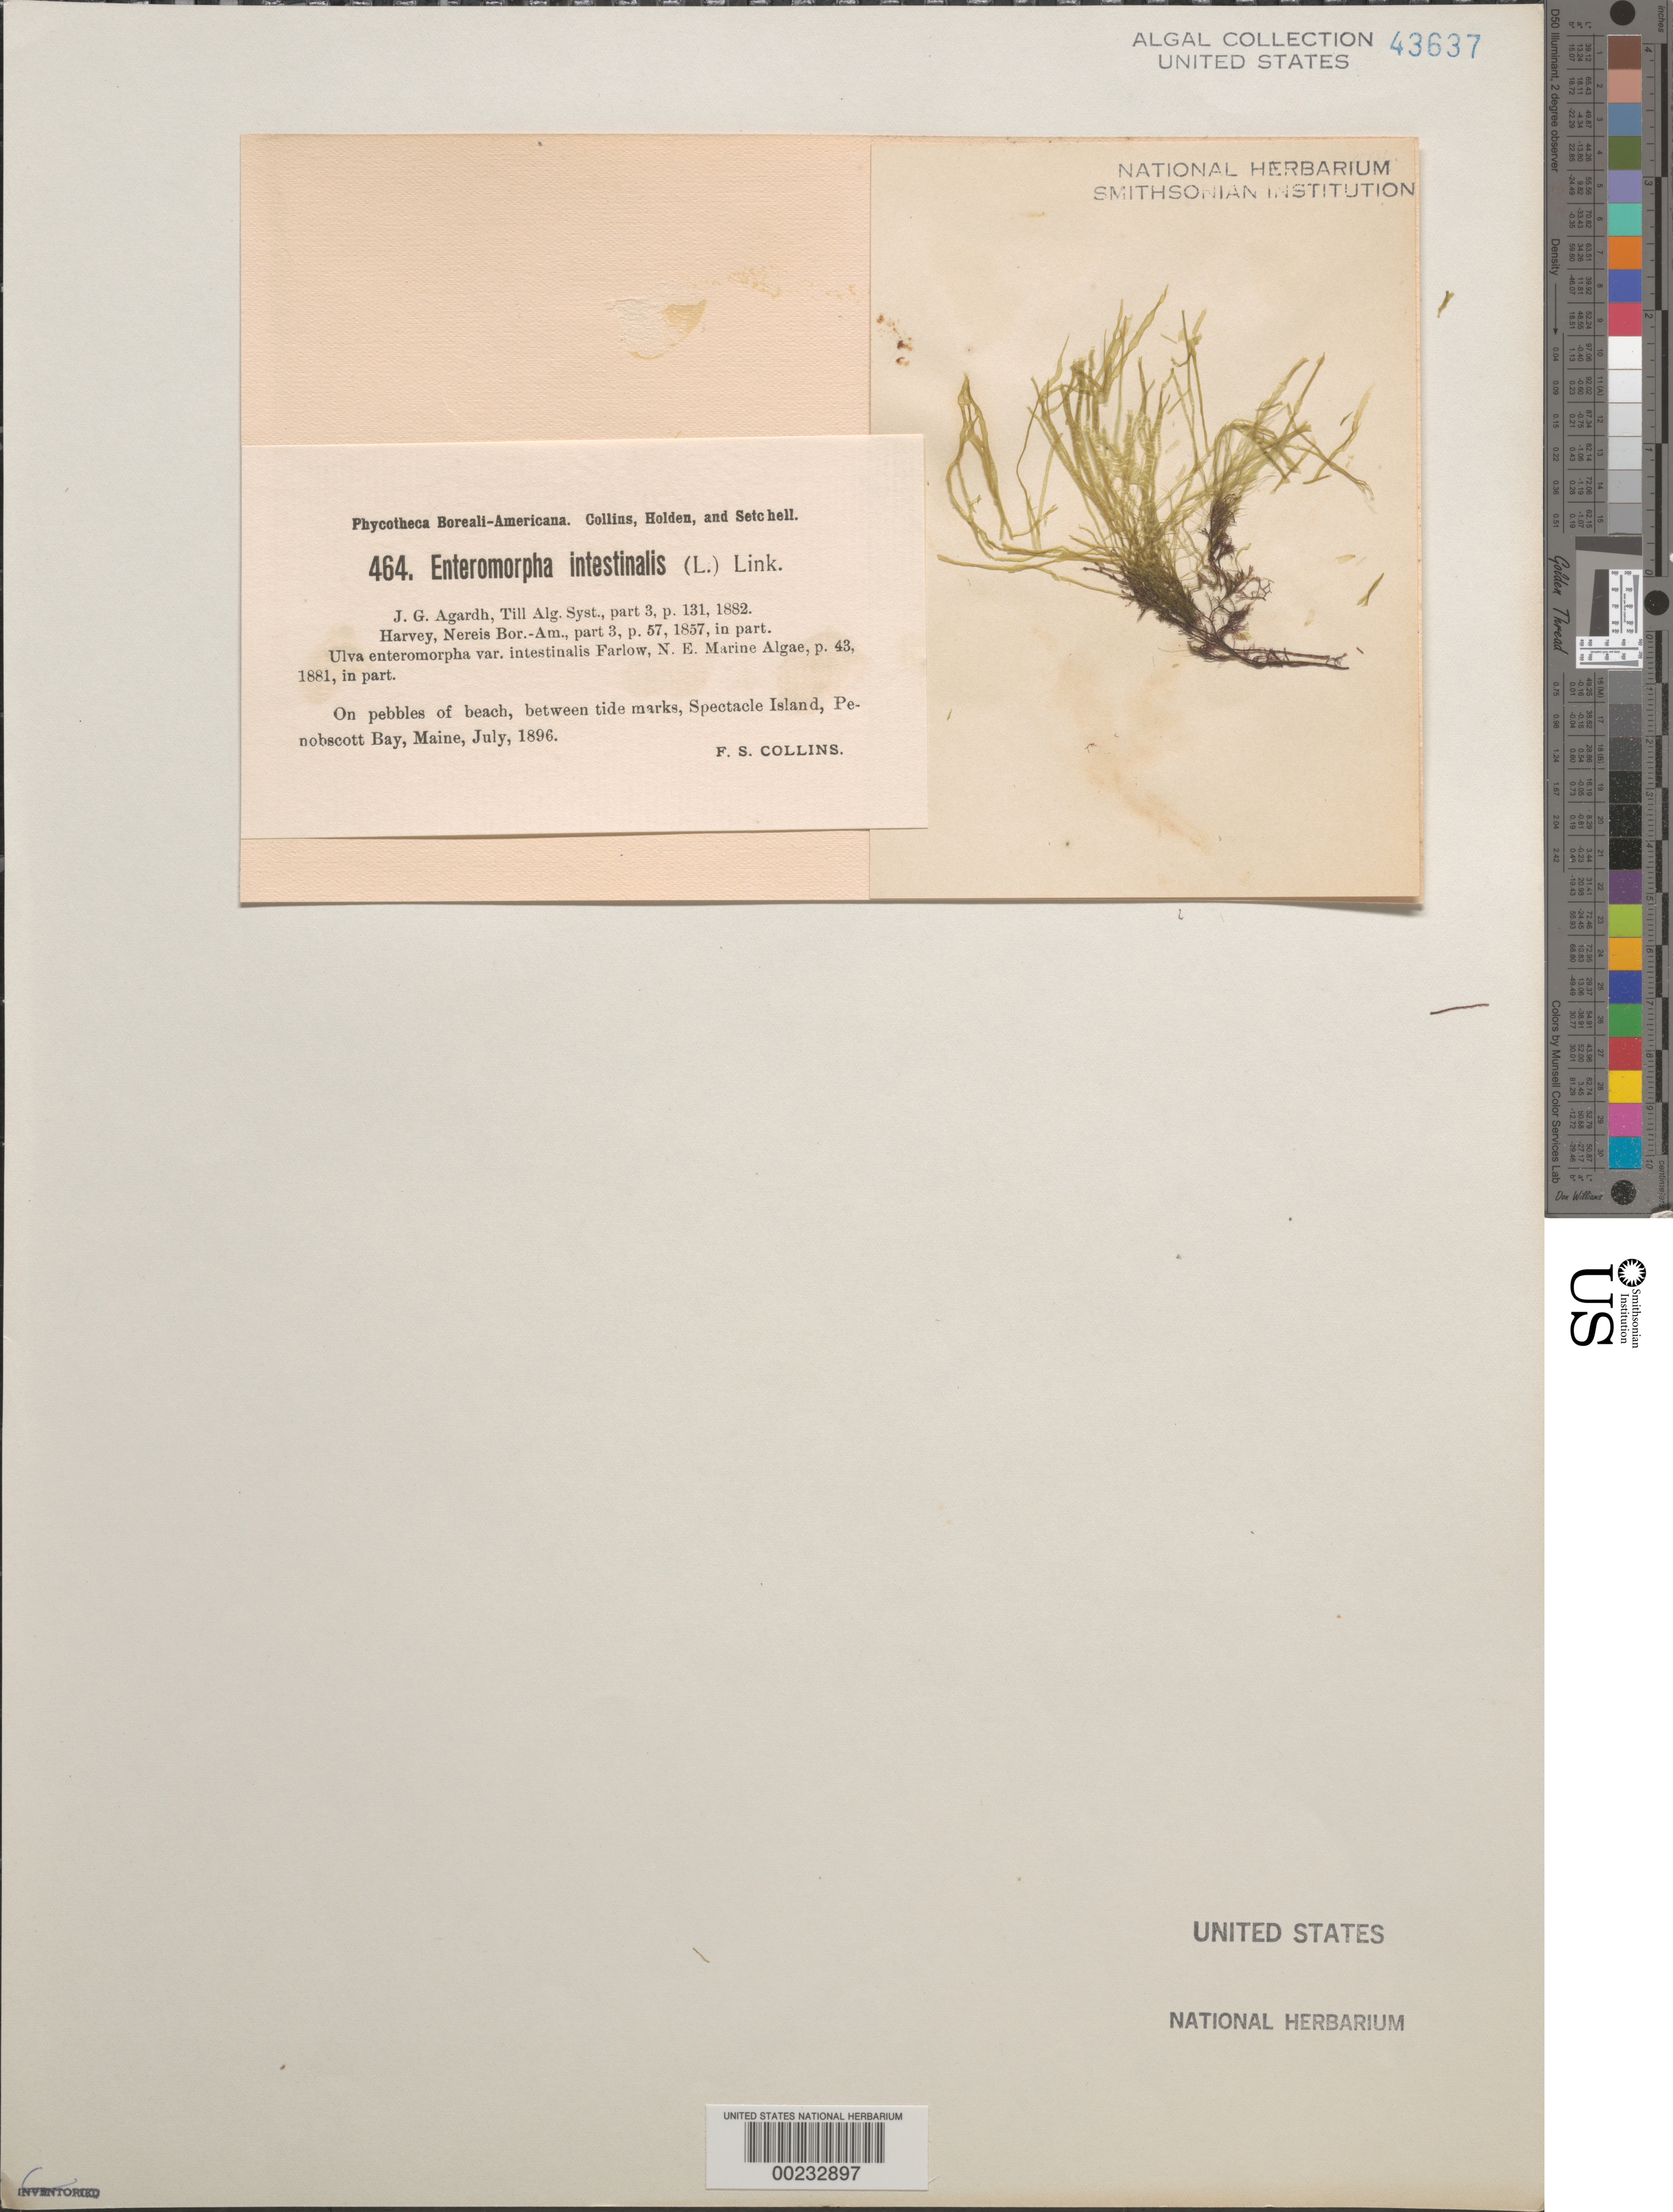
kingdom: Plantae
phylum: Chlorophyta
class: Ulvophyceae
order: Ulvales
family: Ulvaceae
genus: Ulva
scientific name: Ulva intestinalis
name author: L.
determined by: Algae name updating Project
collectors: F. Collins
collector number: PB-A 464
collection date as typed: Jul 1896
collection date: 1896-07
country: United States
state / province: Maine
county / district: Knox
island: Spectacle Island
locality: Penobscot Bay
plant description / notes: Collins, Holden & Setchell, Phycotheca Boreali-Americana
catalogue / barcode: US 43637